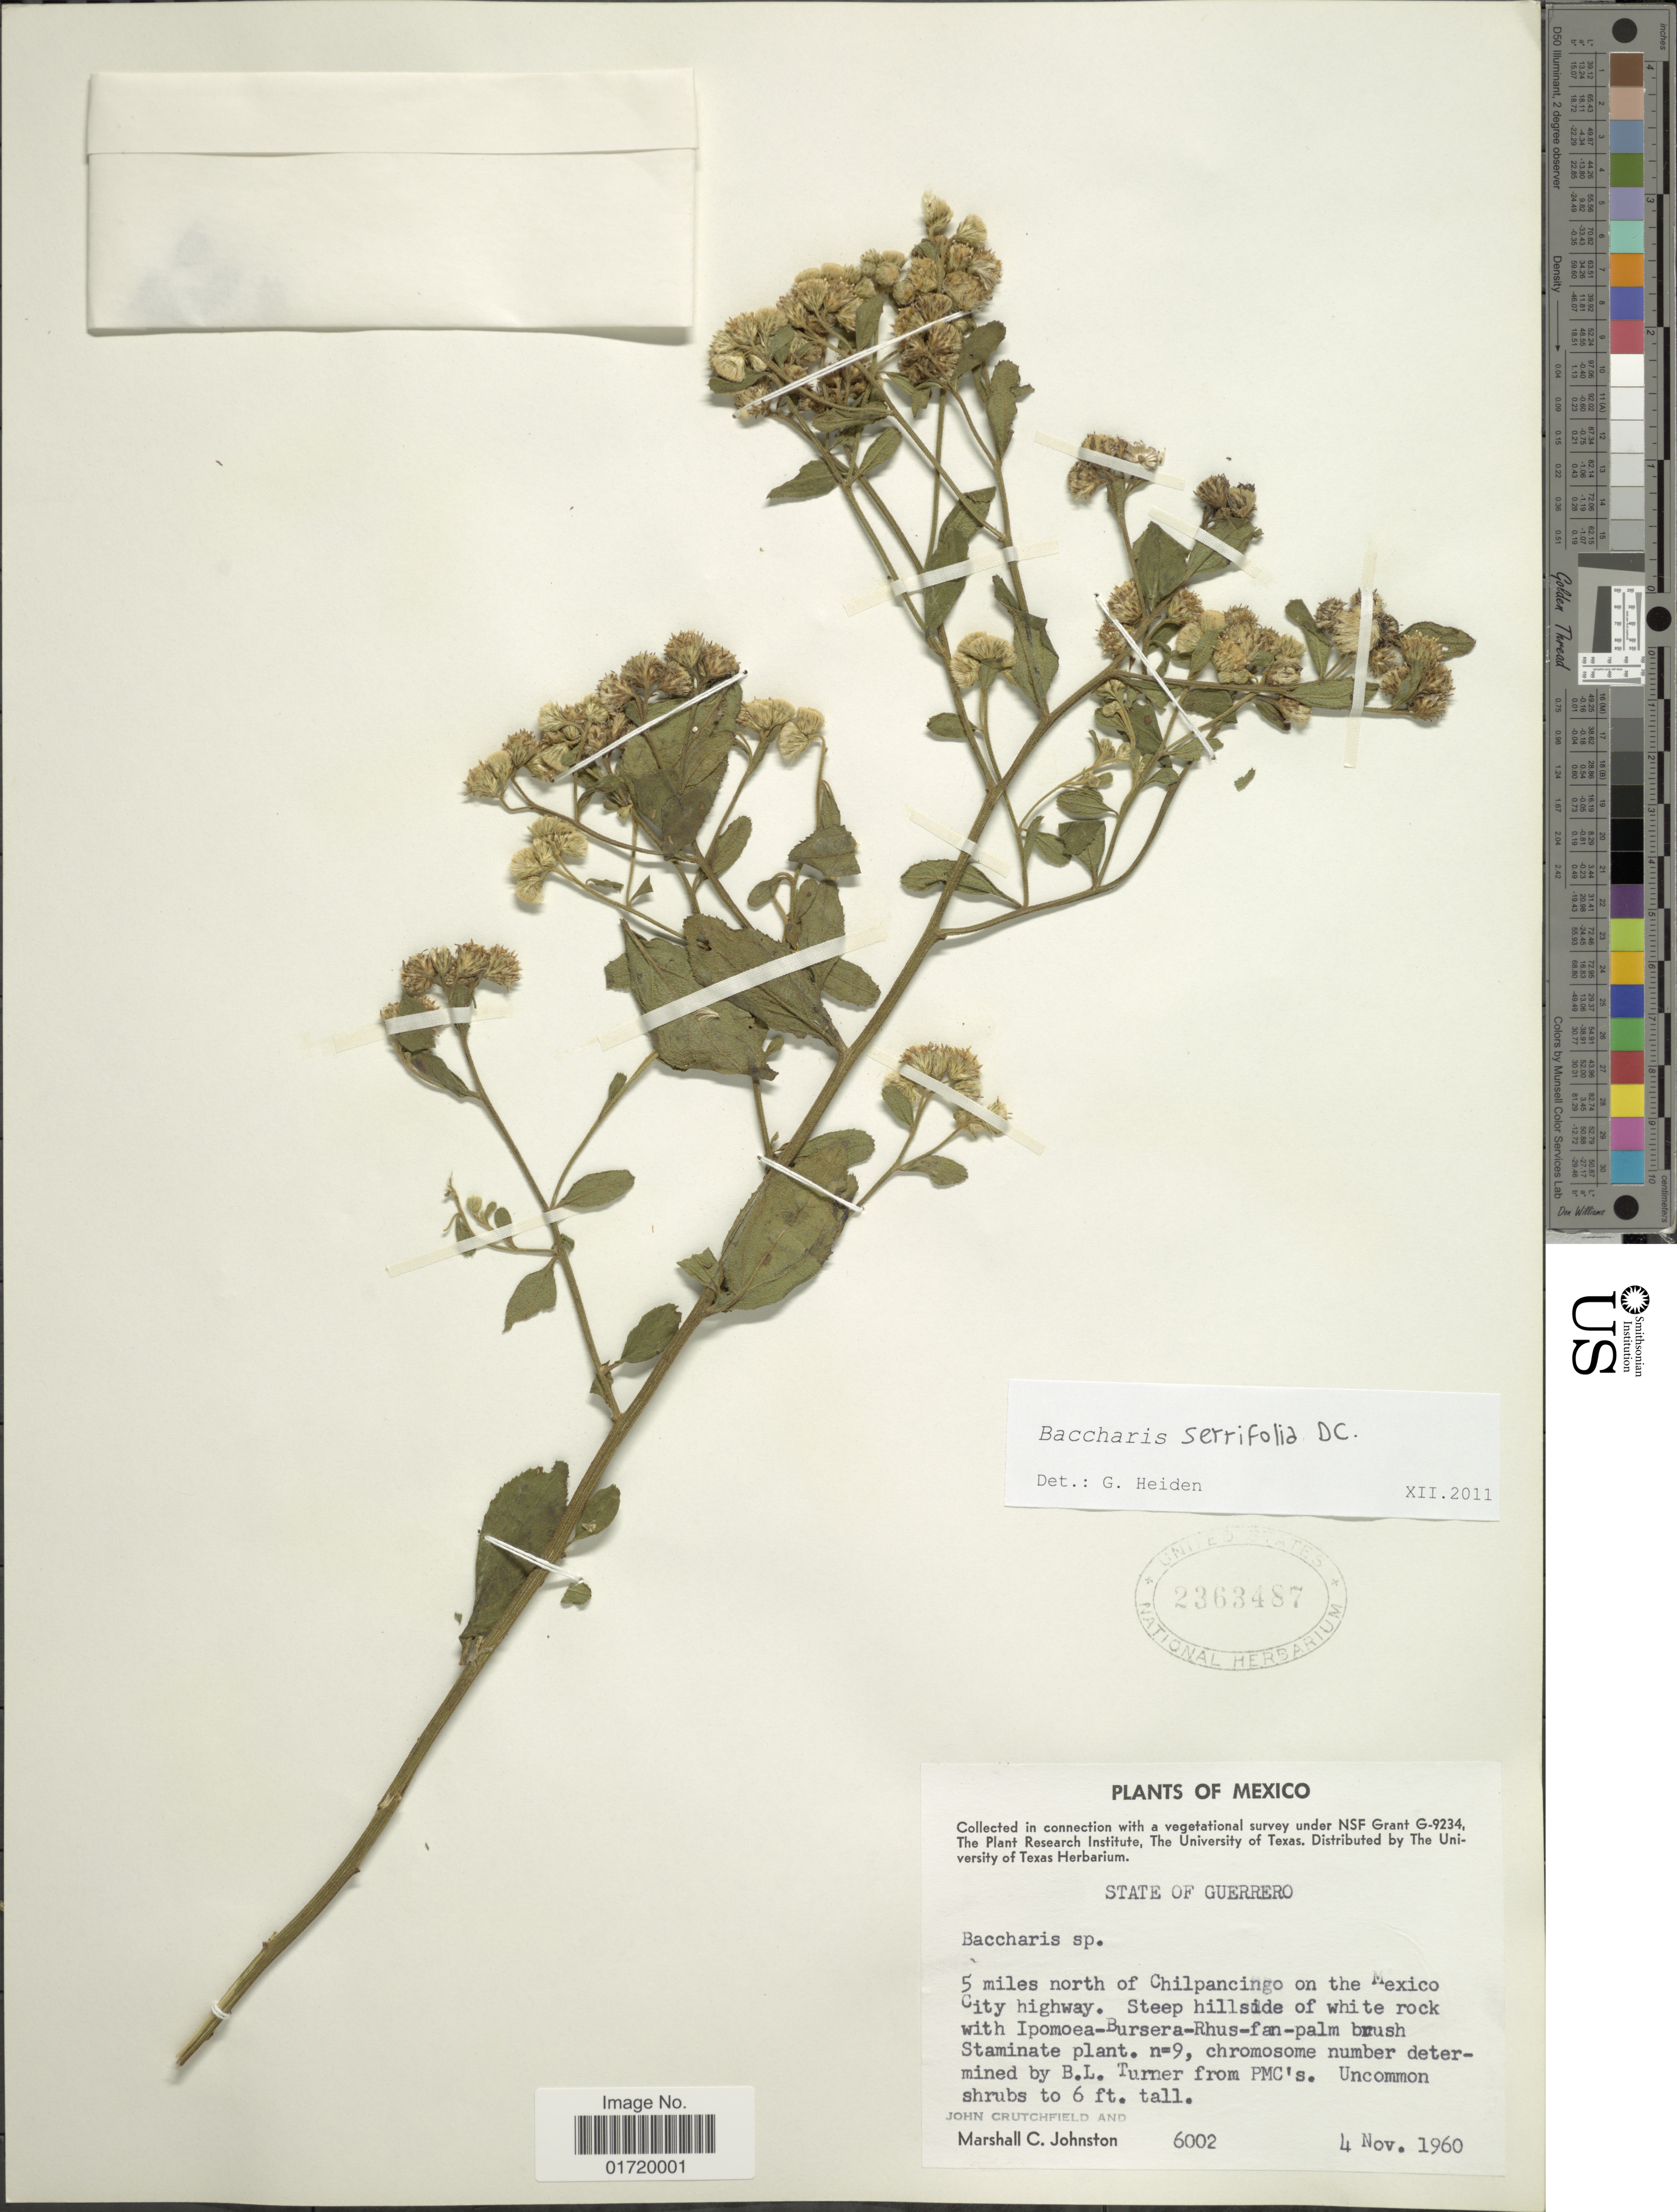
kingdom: Plantae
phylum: Tracheophyta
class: Magnoliopsida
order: Asterales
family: Asteraceae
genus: Baccharis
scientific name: Baccharis serrifolia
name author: DC.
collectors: J. Crutchfield & M. Johnston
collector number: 6002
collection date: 1960-11-04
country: Mexico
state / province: Guerrero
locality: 5 miles north of Chilpancingo on the Mexico City Highway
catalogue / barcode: US 2363487